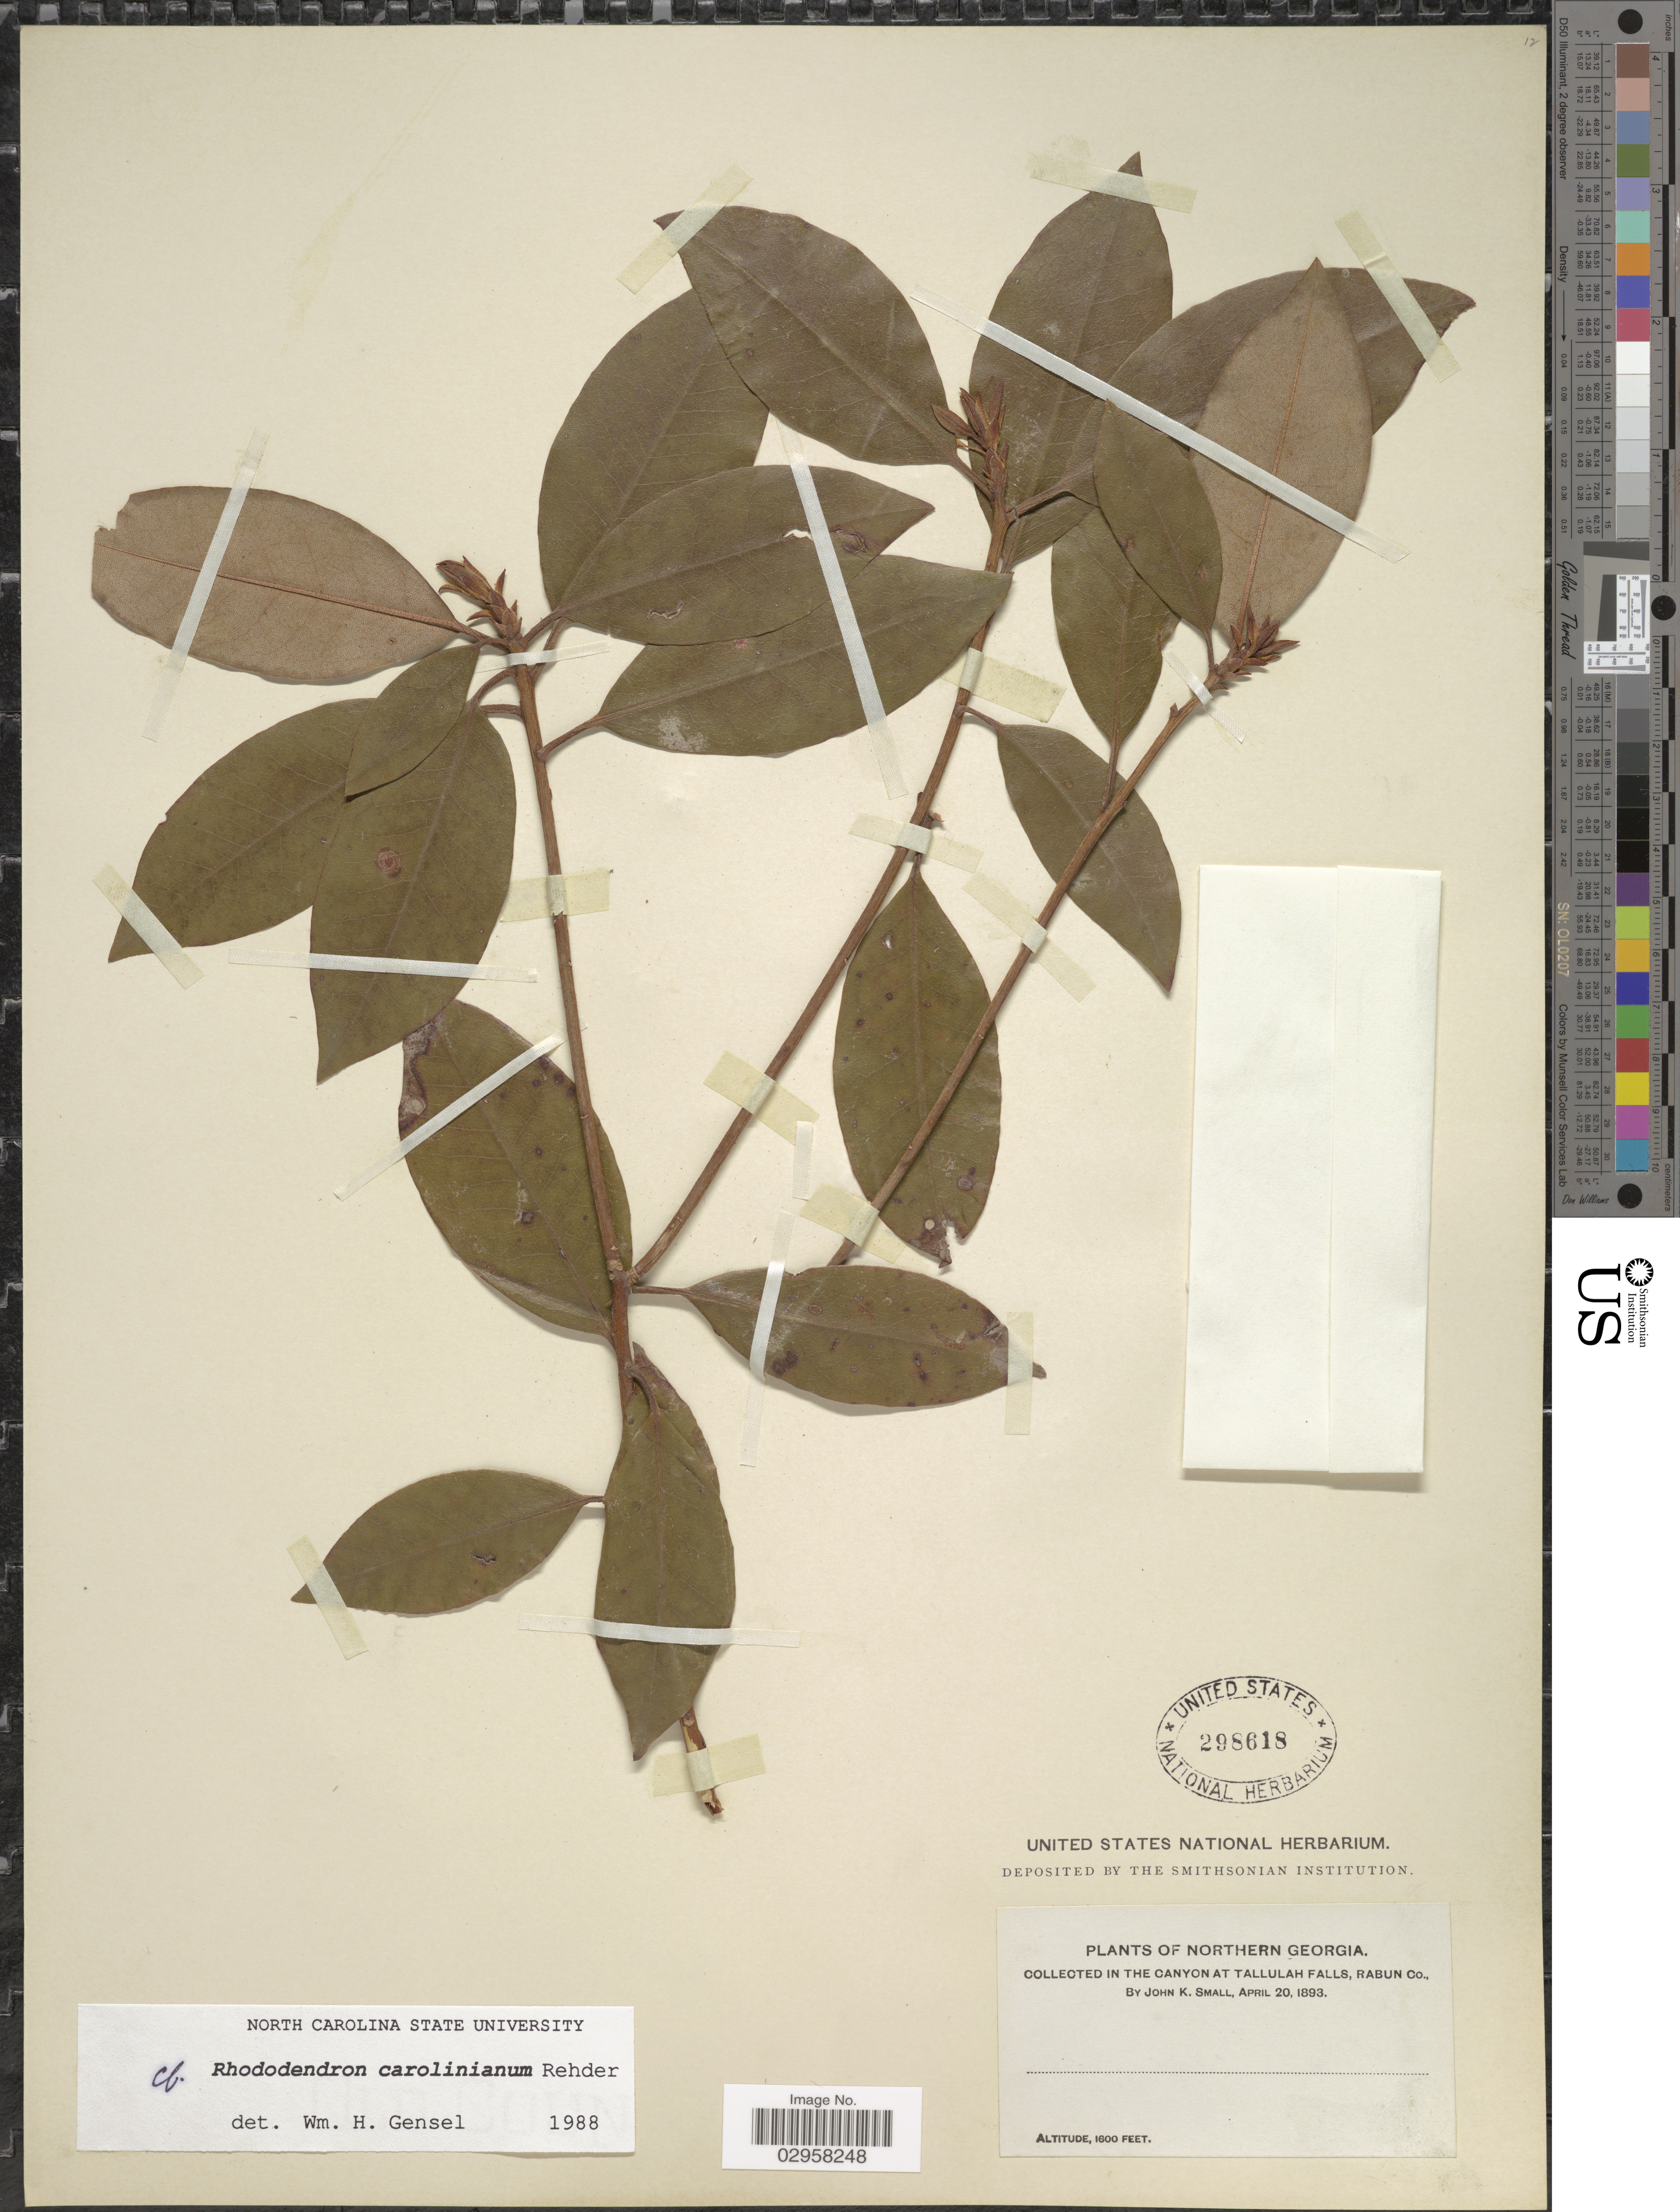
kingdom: Plantae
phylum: Tracheophyta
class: Magnoliopsida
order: Ericales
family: Ericaceae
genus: Rhododendron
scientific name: Rhododendron carolinianum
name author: Rehder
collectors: J. K. Small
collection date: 1893-04-20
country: United States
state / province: Georgia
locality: Northern Georgia. In the canyon at Tallulah Falls, Rabun Co.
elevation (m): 488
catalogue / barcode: US 298618